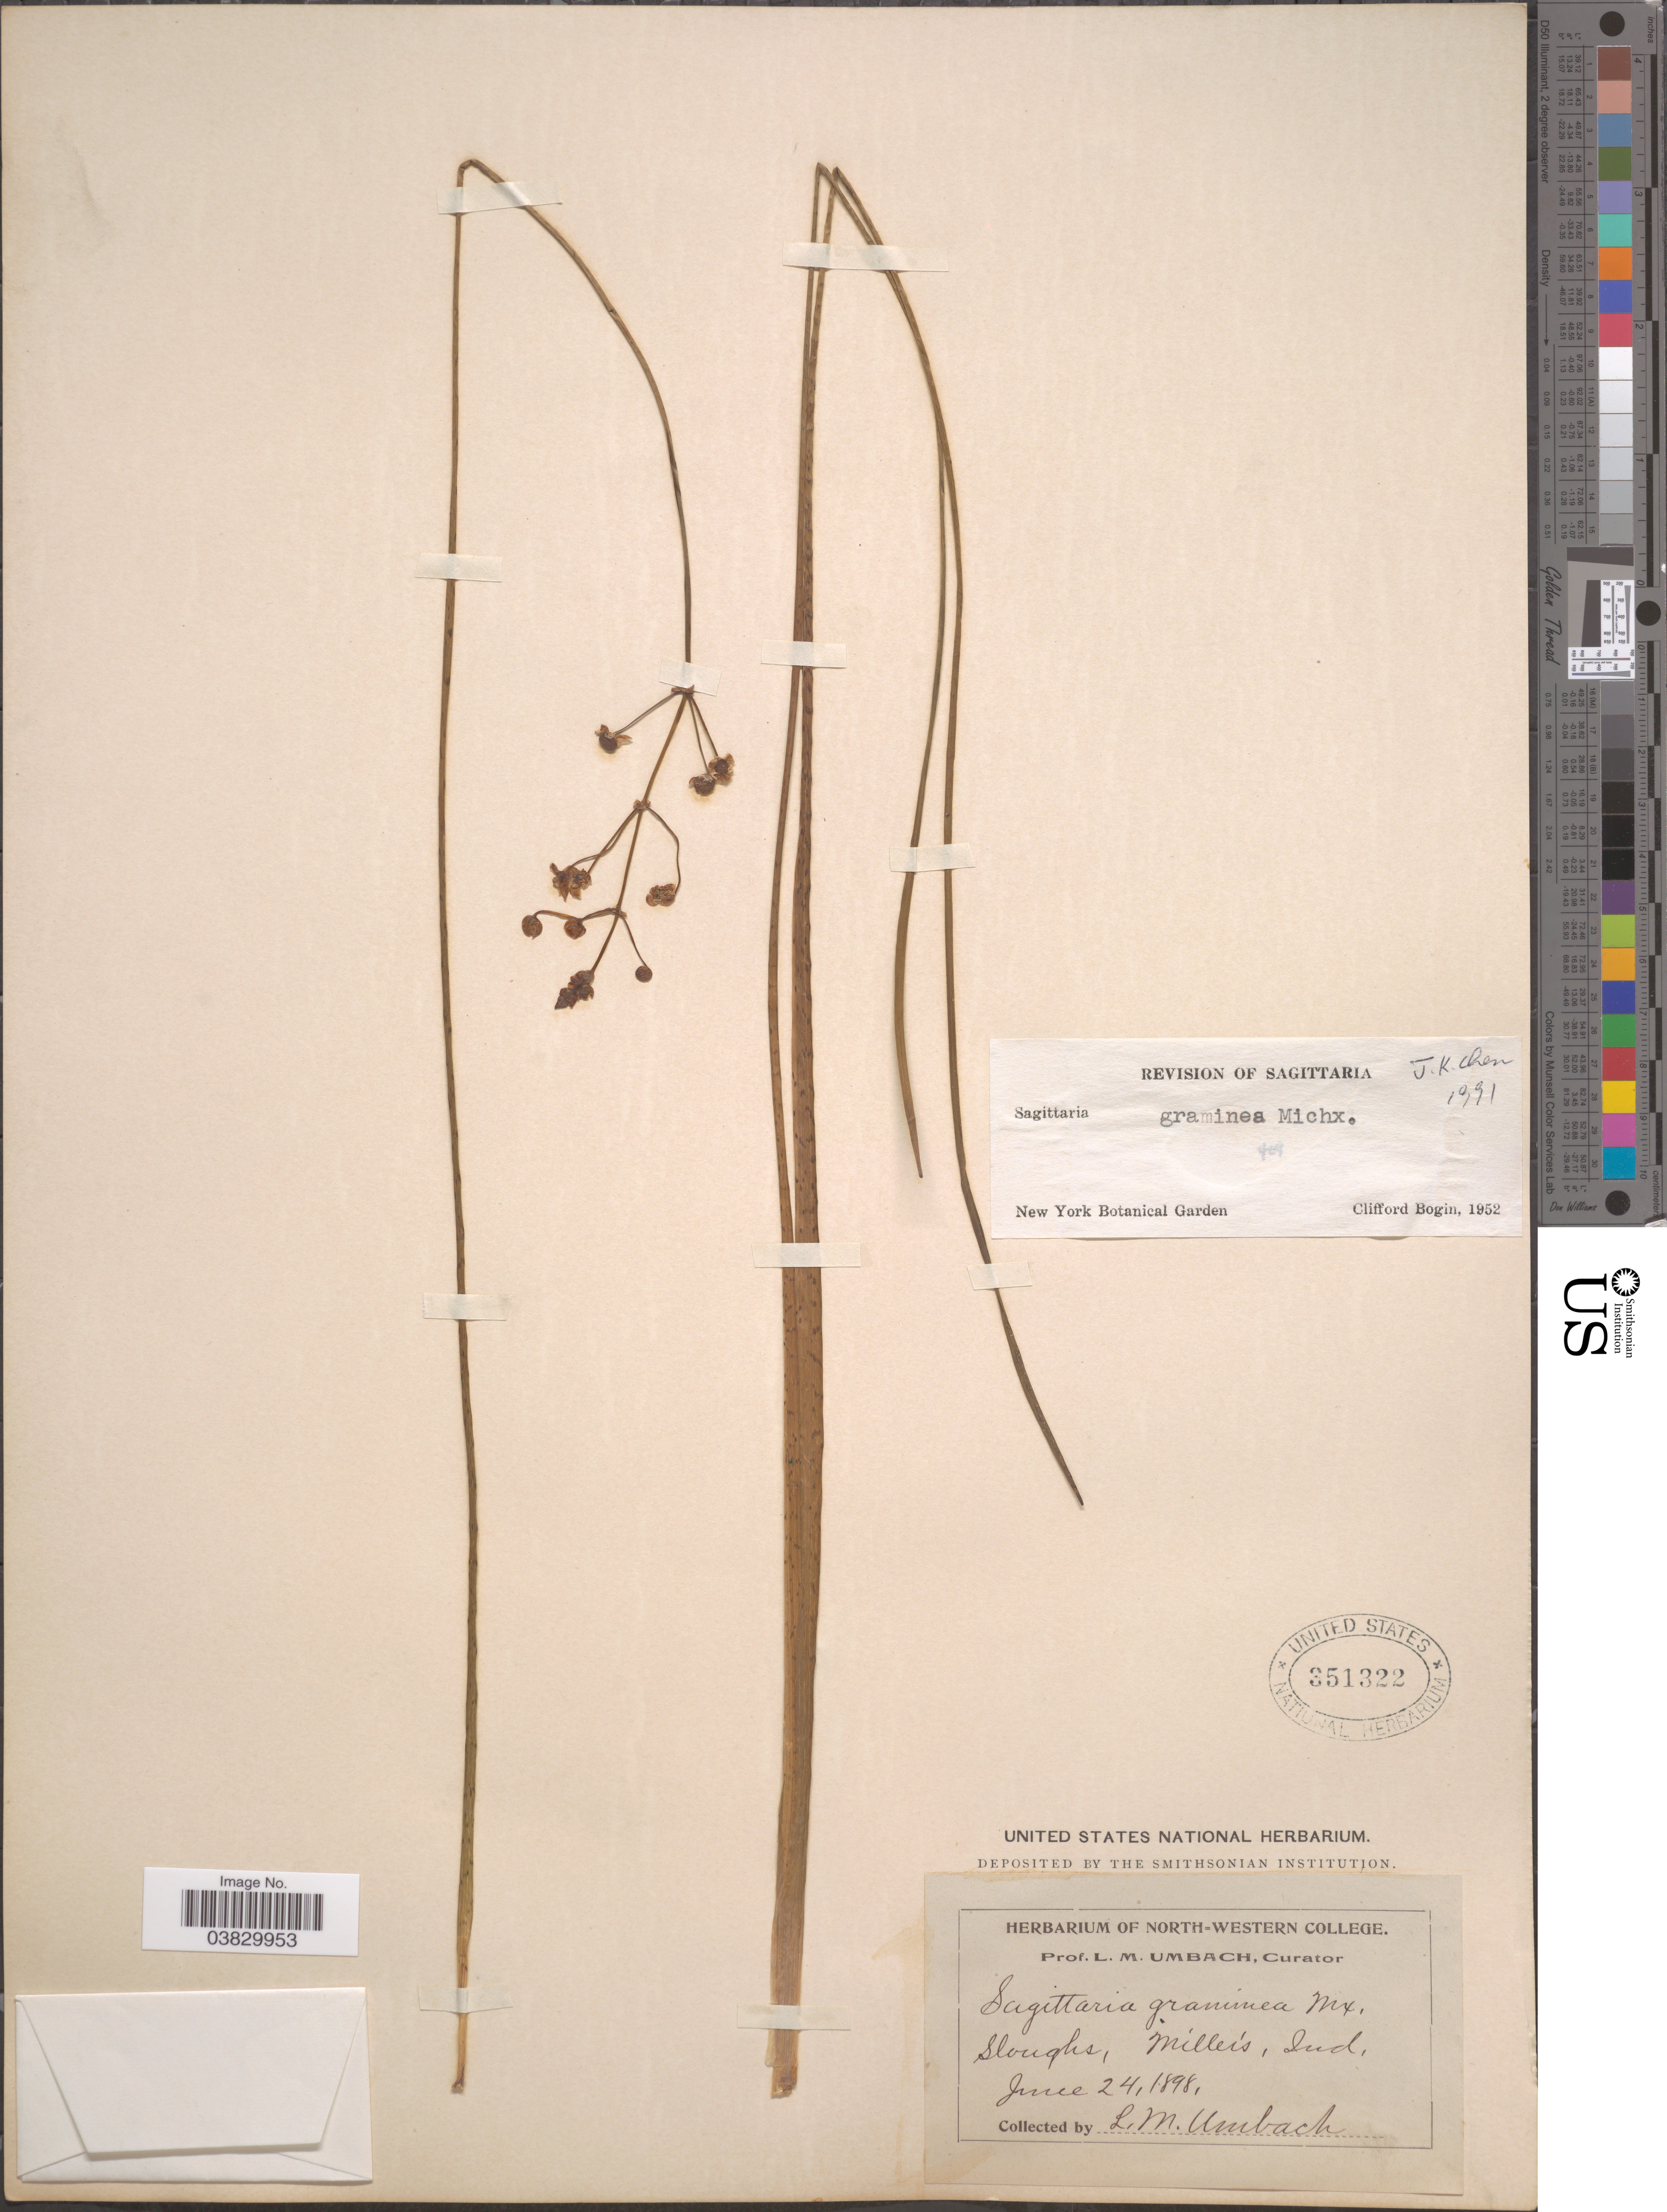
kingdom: Plantae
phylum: Tracheophyta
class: Liliopsida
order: Alismatales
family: Alismataceae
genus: Sagittaria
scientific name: Sagittaria graminea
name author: Michx.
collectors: L. M. Umbach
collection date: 1898-06-24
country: United States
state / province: Indiana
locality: Sloughs, Miller's.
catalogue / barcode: US 351322